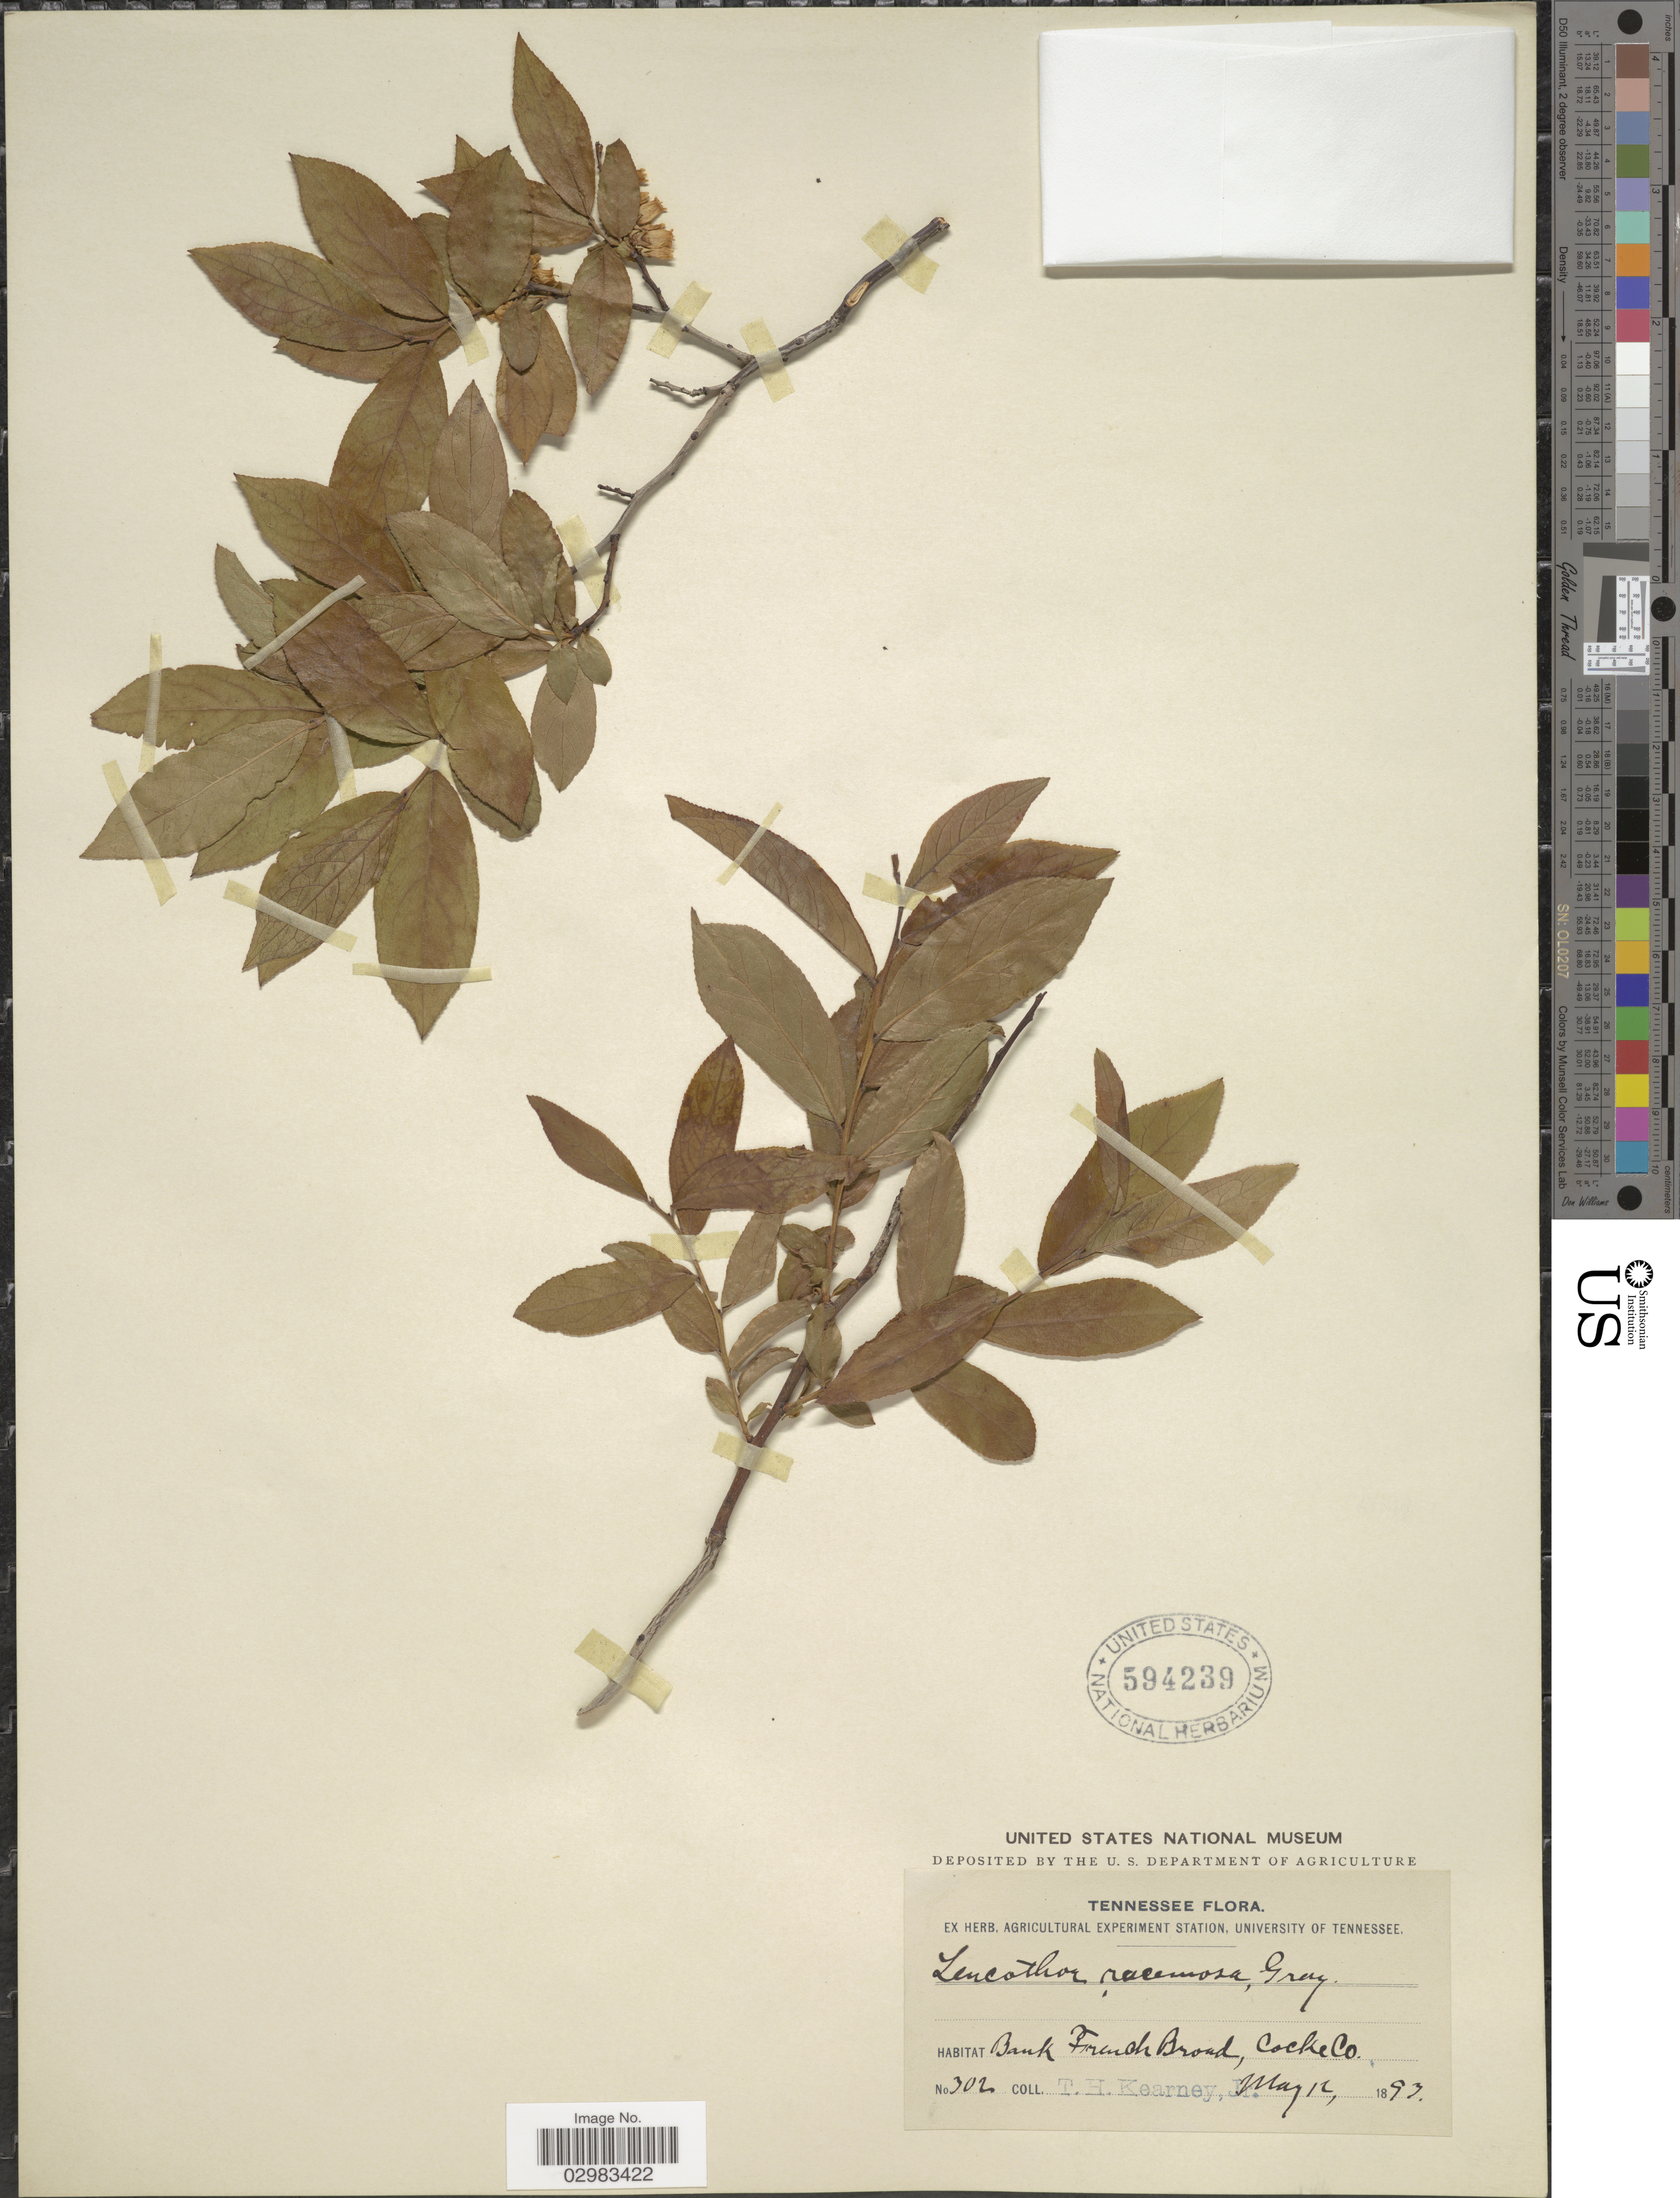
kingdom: Plantae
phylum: Tracheophyta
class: Magnoliopsida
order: Ericales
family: Ericaceae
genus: Leucothoe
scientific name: Leucothoë racemosa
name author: (L.) A. Gray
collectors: T. H. Kearney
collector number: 302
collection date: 1893-05-12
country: United States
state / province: Tennessee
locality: Bank French Broad, Cocke Co.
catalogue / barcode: US 594239